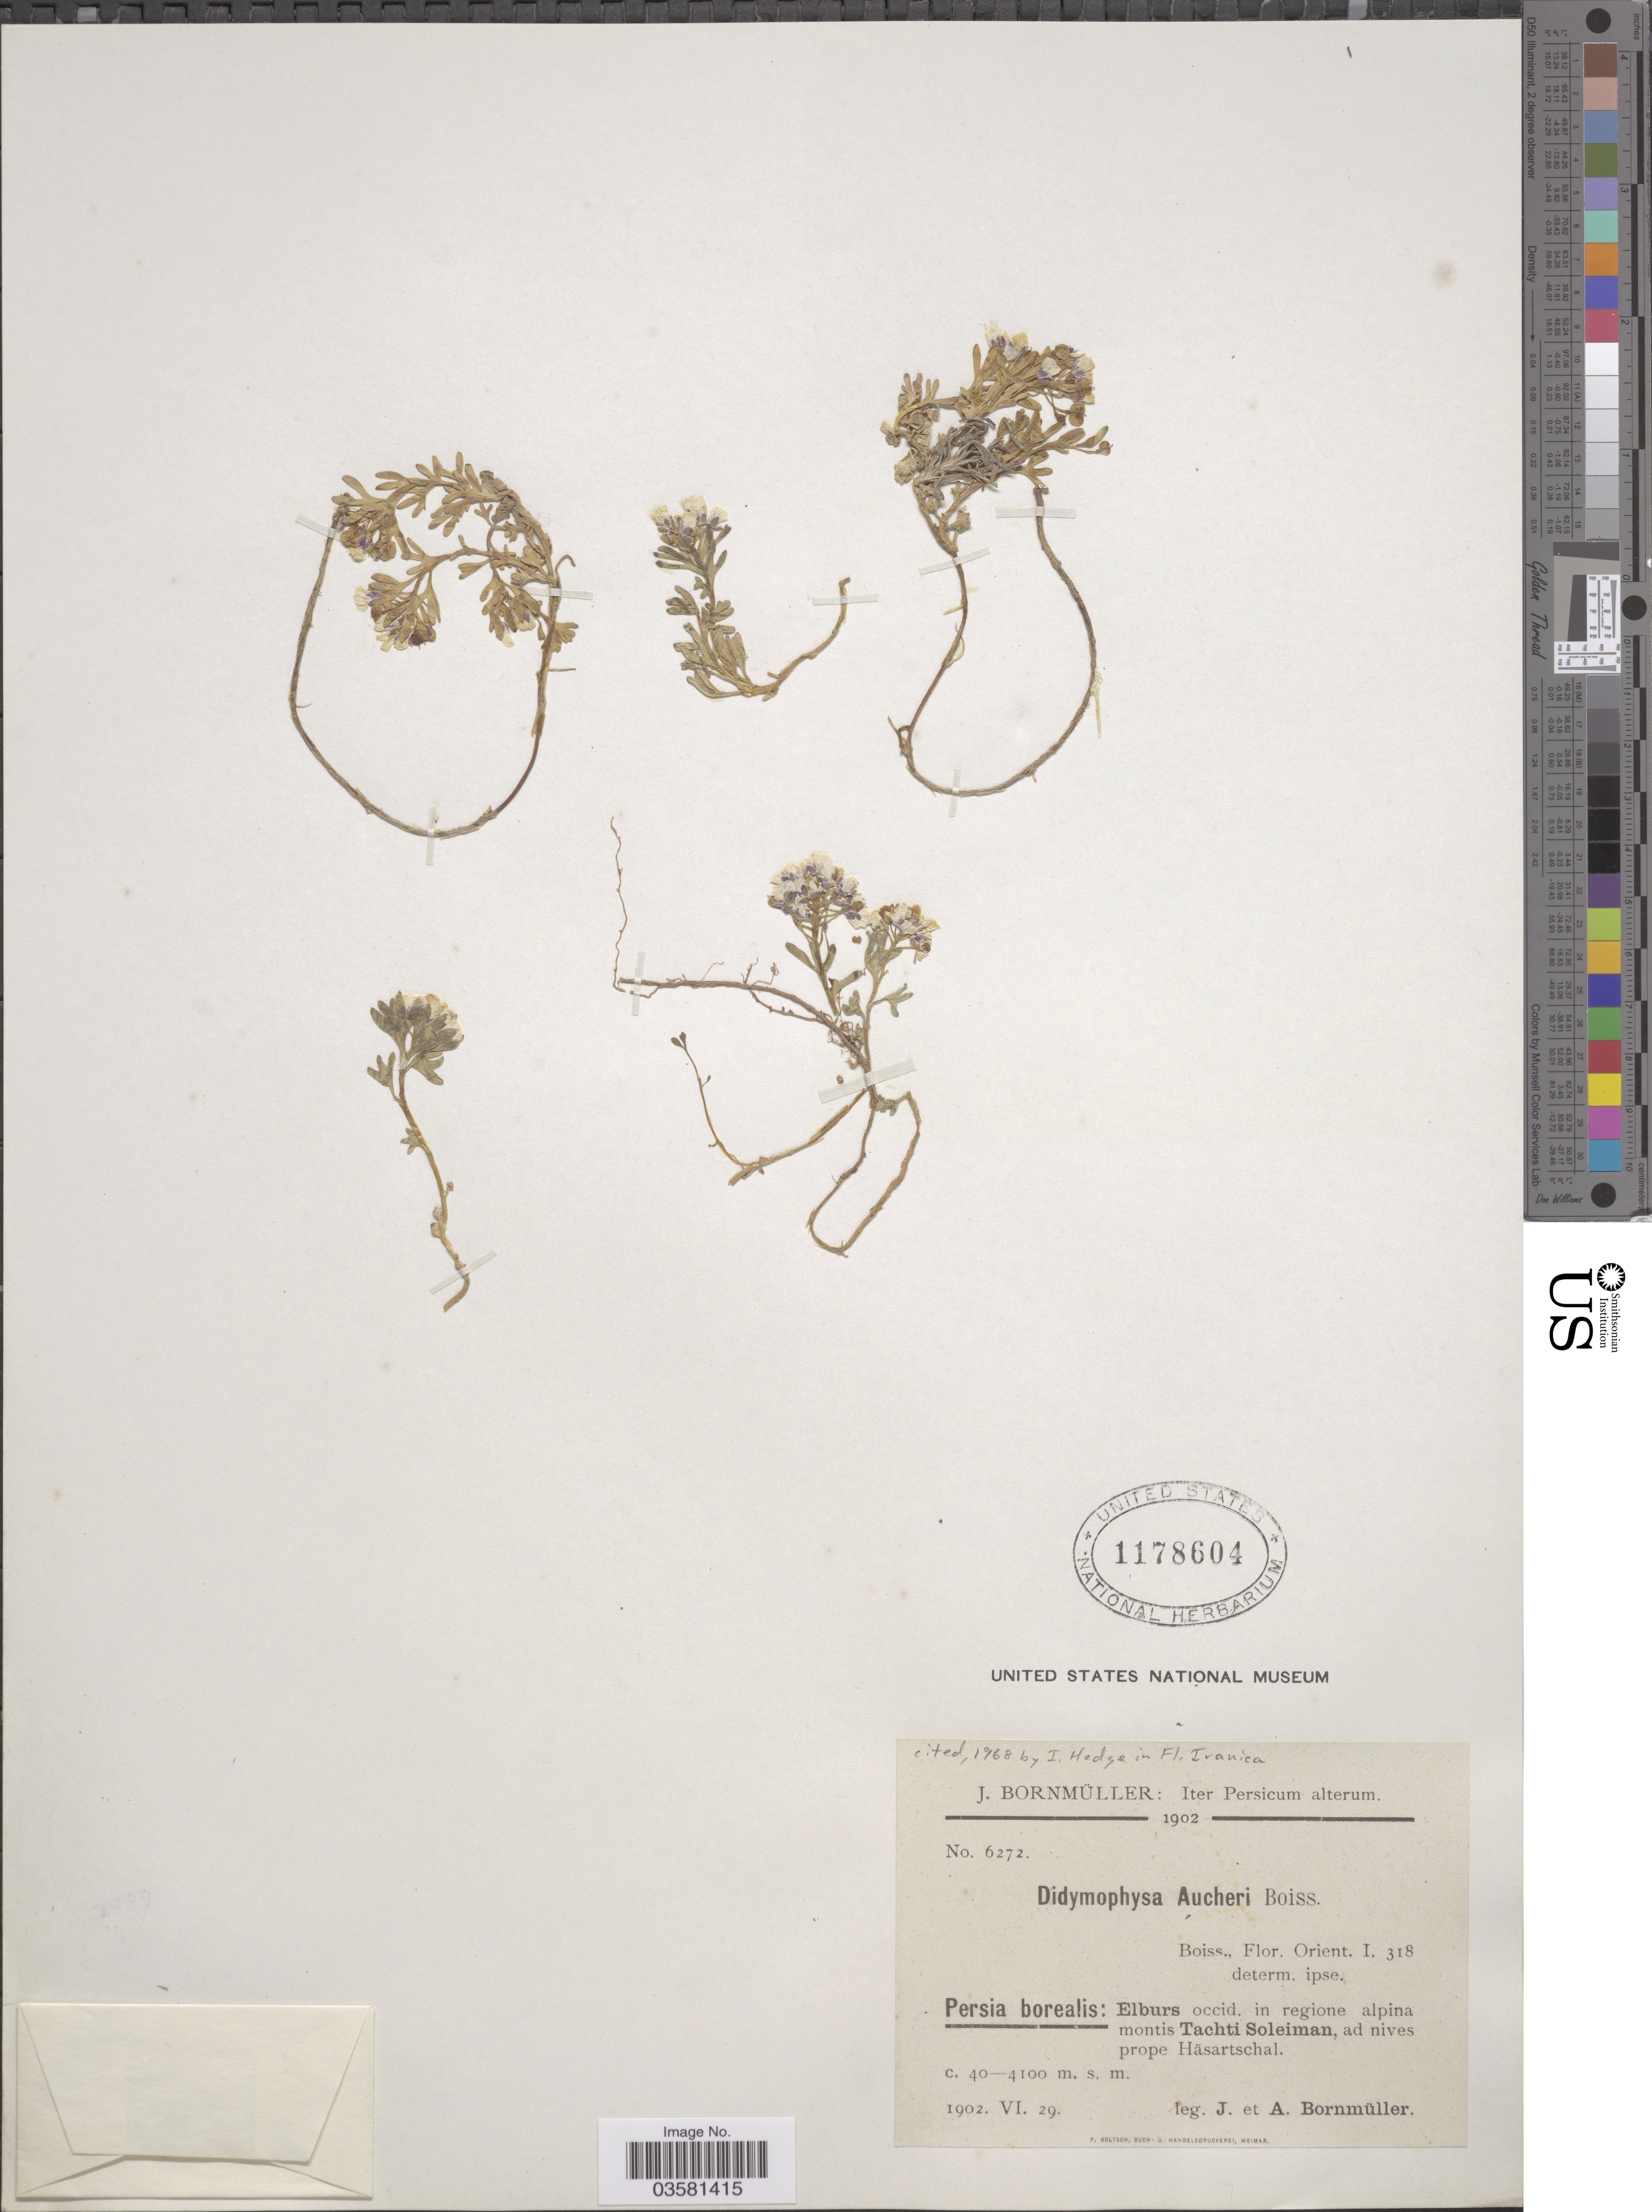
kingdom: Plantae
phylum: Tracheophyta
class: Magnoliopsida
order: Brassicales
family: Brassicaceae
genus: Didymophysa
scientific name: Didymophysa aucheri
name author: (C.A. Mey.) Boiss.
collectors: J. Bornmüller & A. Bornmüller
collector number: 6272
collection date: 1902-06-29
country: Iran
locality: Persia borealis: Elburs occid. in regione alpina montis Tachti Soleiman, ad nives prope Häsartschal.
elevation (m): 4000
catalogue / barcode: US 1178604